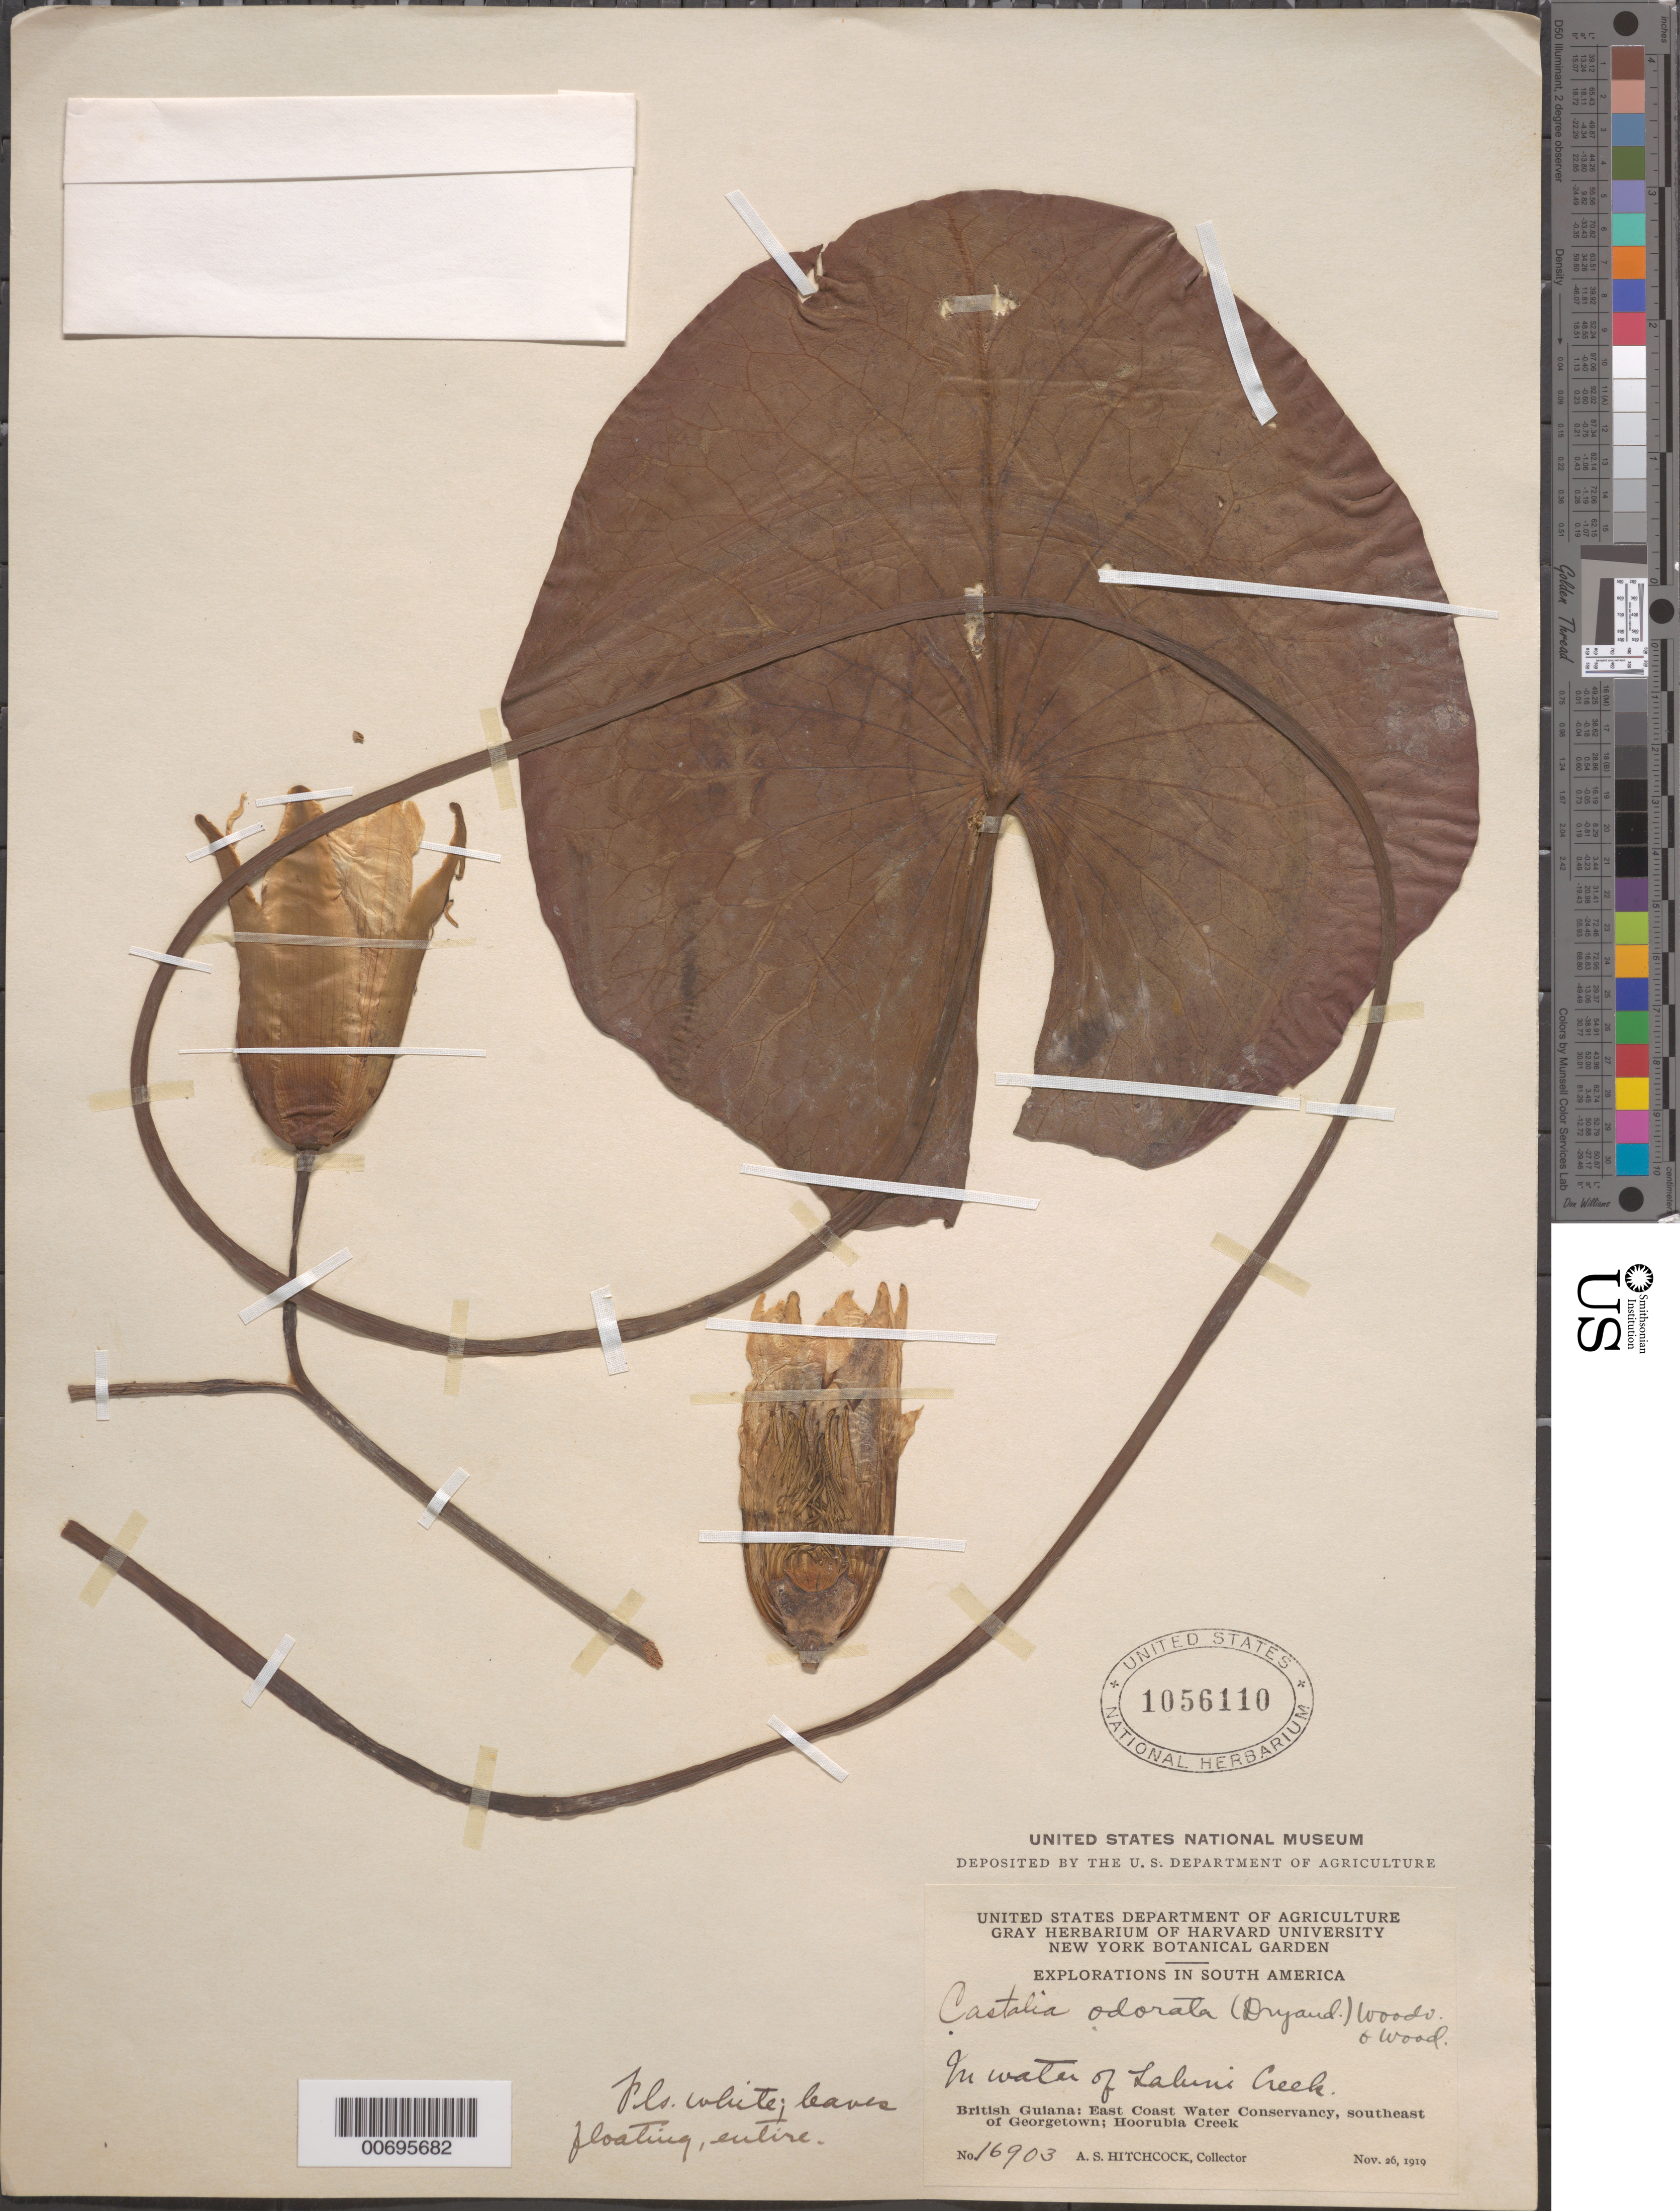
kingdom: Plantae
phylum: Tracheophyta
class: Magnoliopsida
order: Nymphaeales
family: Nymphaeaceae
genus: Nymphaea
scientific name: Nymphaea odorata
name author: Aiton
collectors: A. S. Hitchcock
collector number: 16903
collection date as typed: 26-Nov-19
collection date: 1919-11-26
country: Guyana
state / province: Demerara-Mahaica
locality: Hoorubea Creek, Mucka-mucka, SE of Georgetown, East Coast Water Conservancy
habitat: In water of Labuni Creek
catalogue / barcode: US 1056110